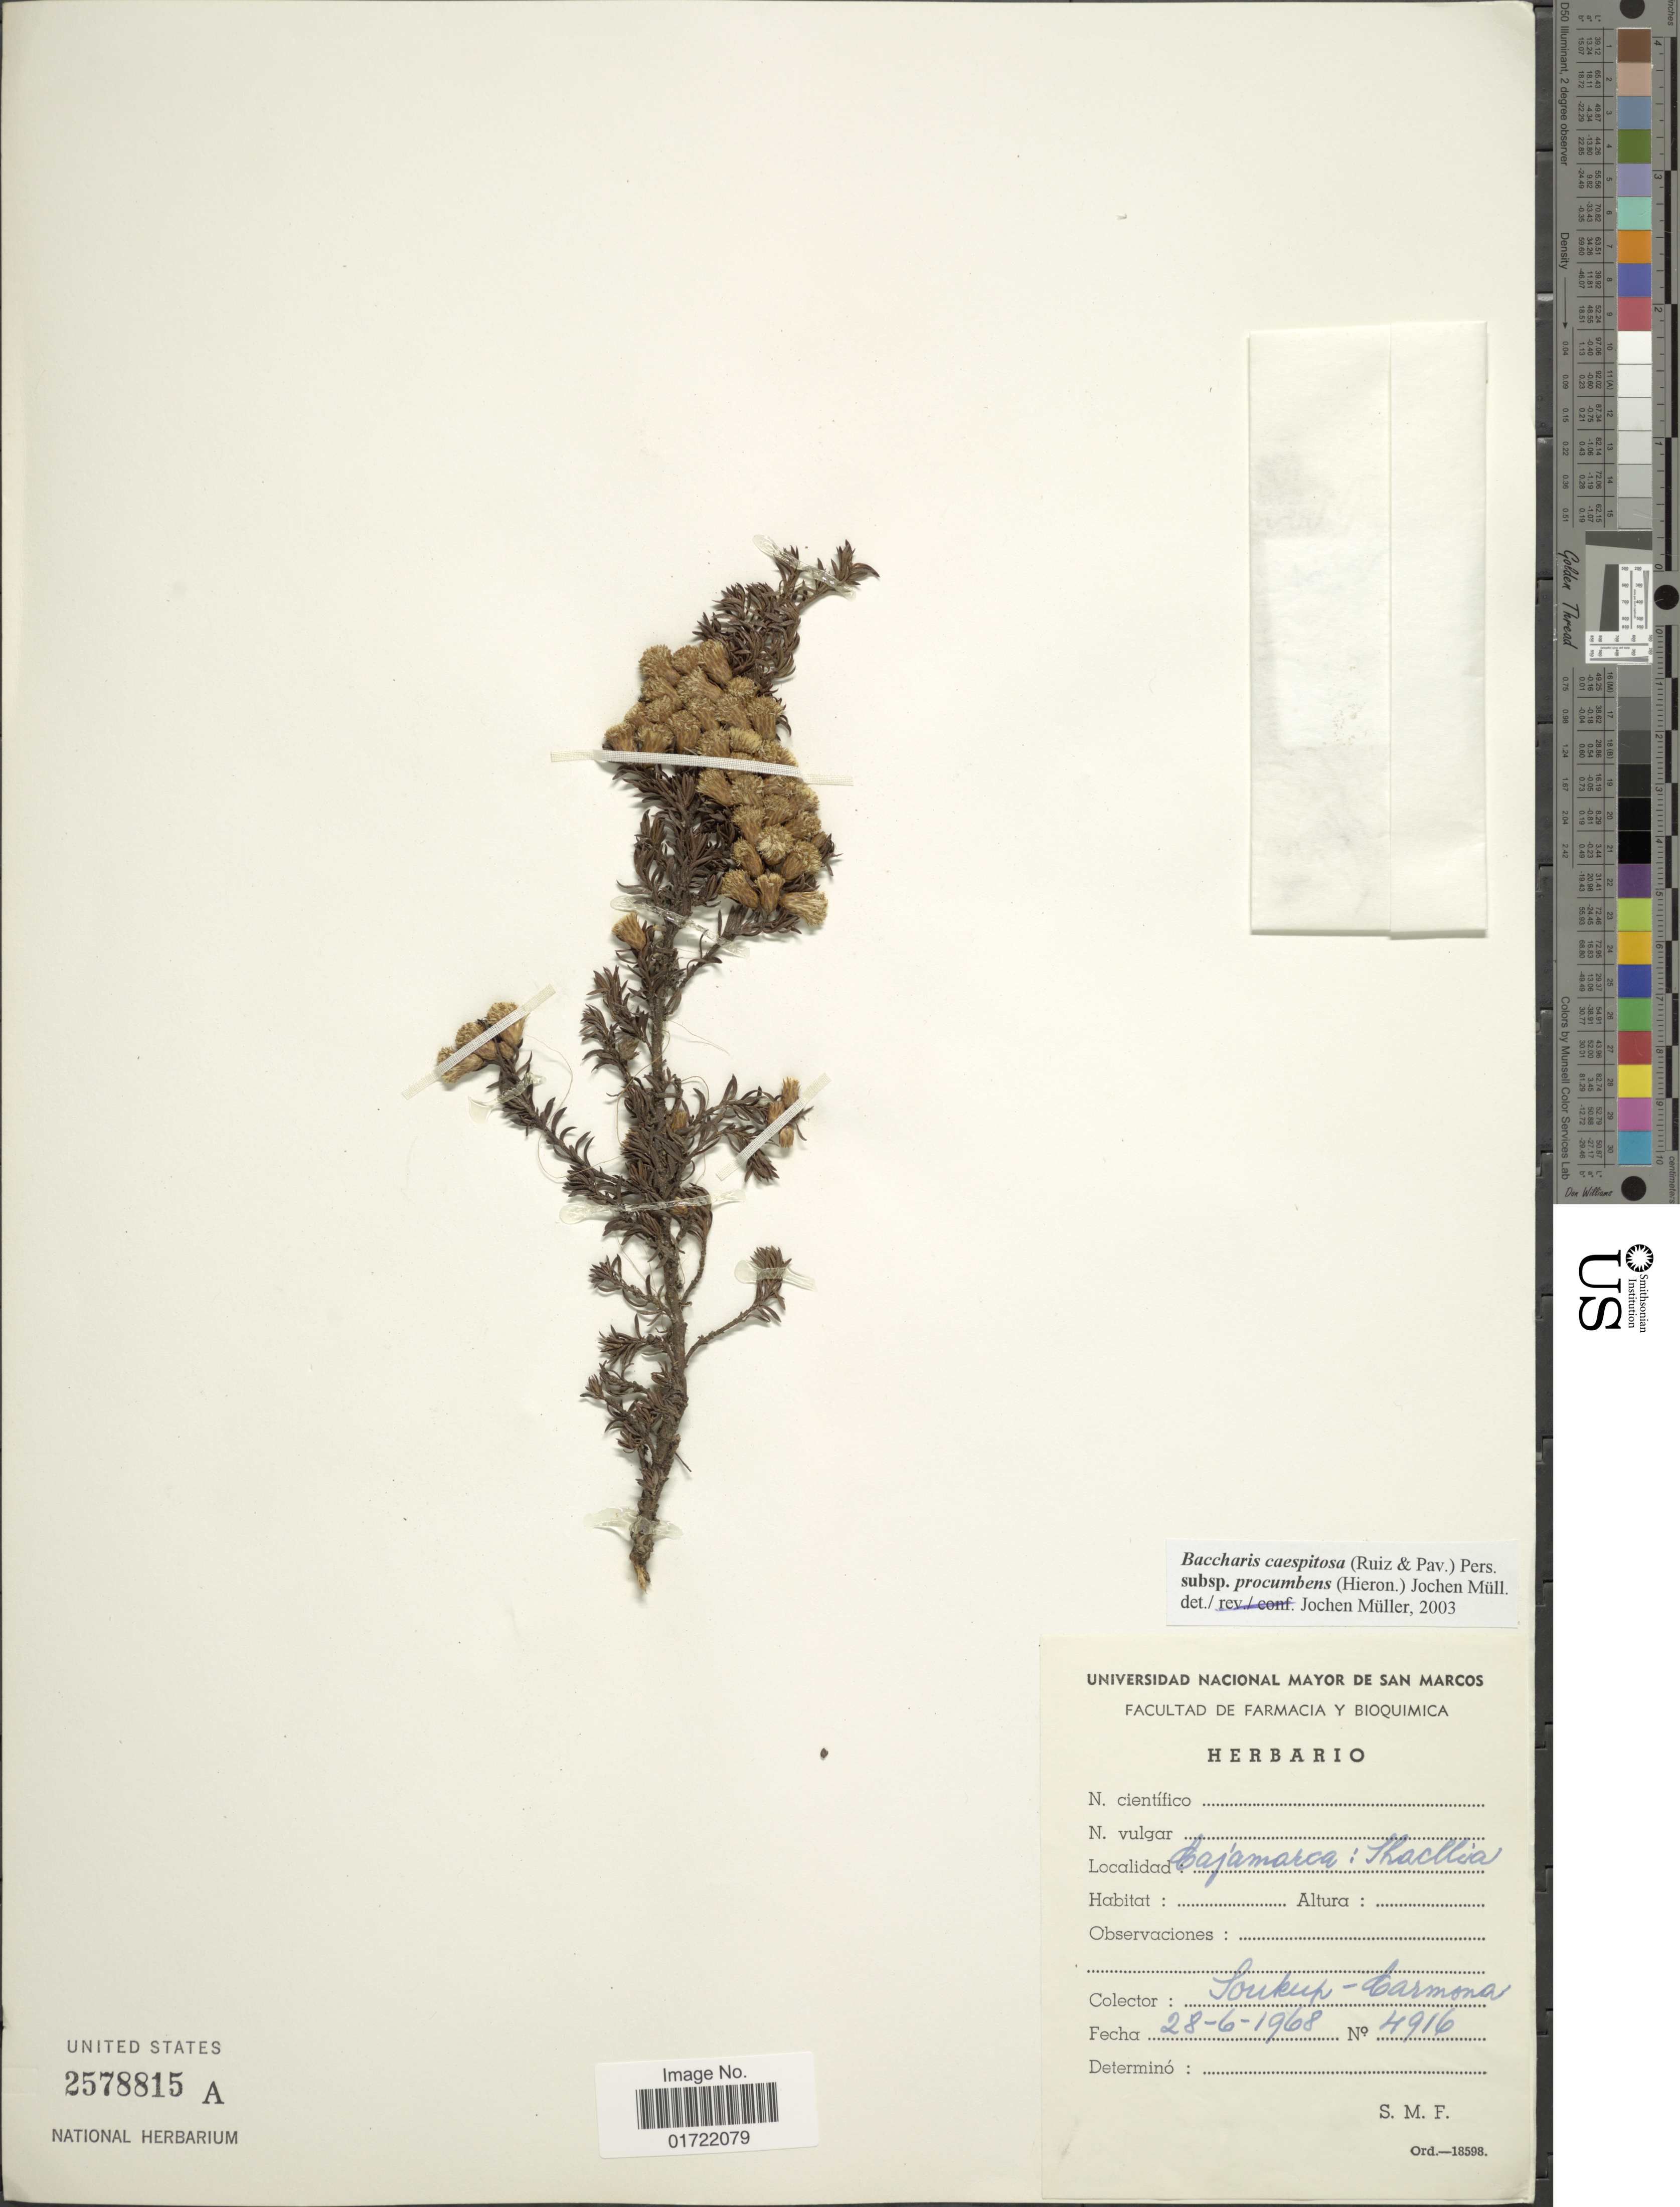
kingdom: Plantae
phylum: Tracheophyta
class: Magnoliopsida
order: Asterales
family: Asteraceae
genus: Baccharis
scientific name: Baccharis caespitosa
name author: (Ruiz & Pav.) Pers.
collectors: Soukup-Carmona, --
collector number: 4916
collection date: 1968-06-28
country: Peru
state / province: Cajamarca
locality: Cajamarca: Ihacllia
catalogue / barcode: US 2578815A